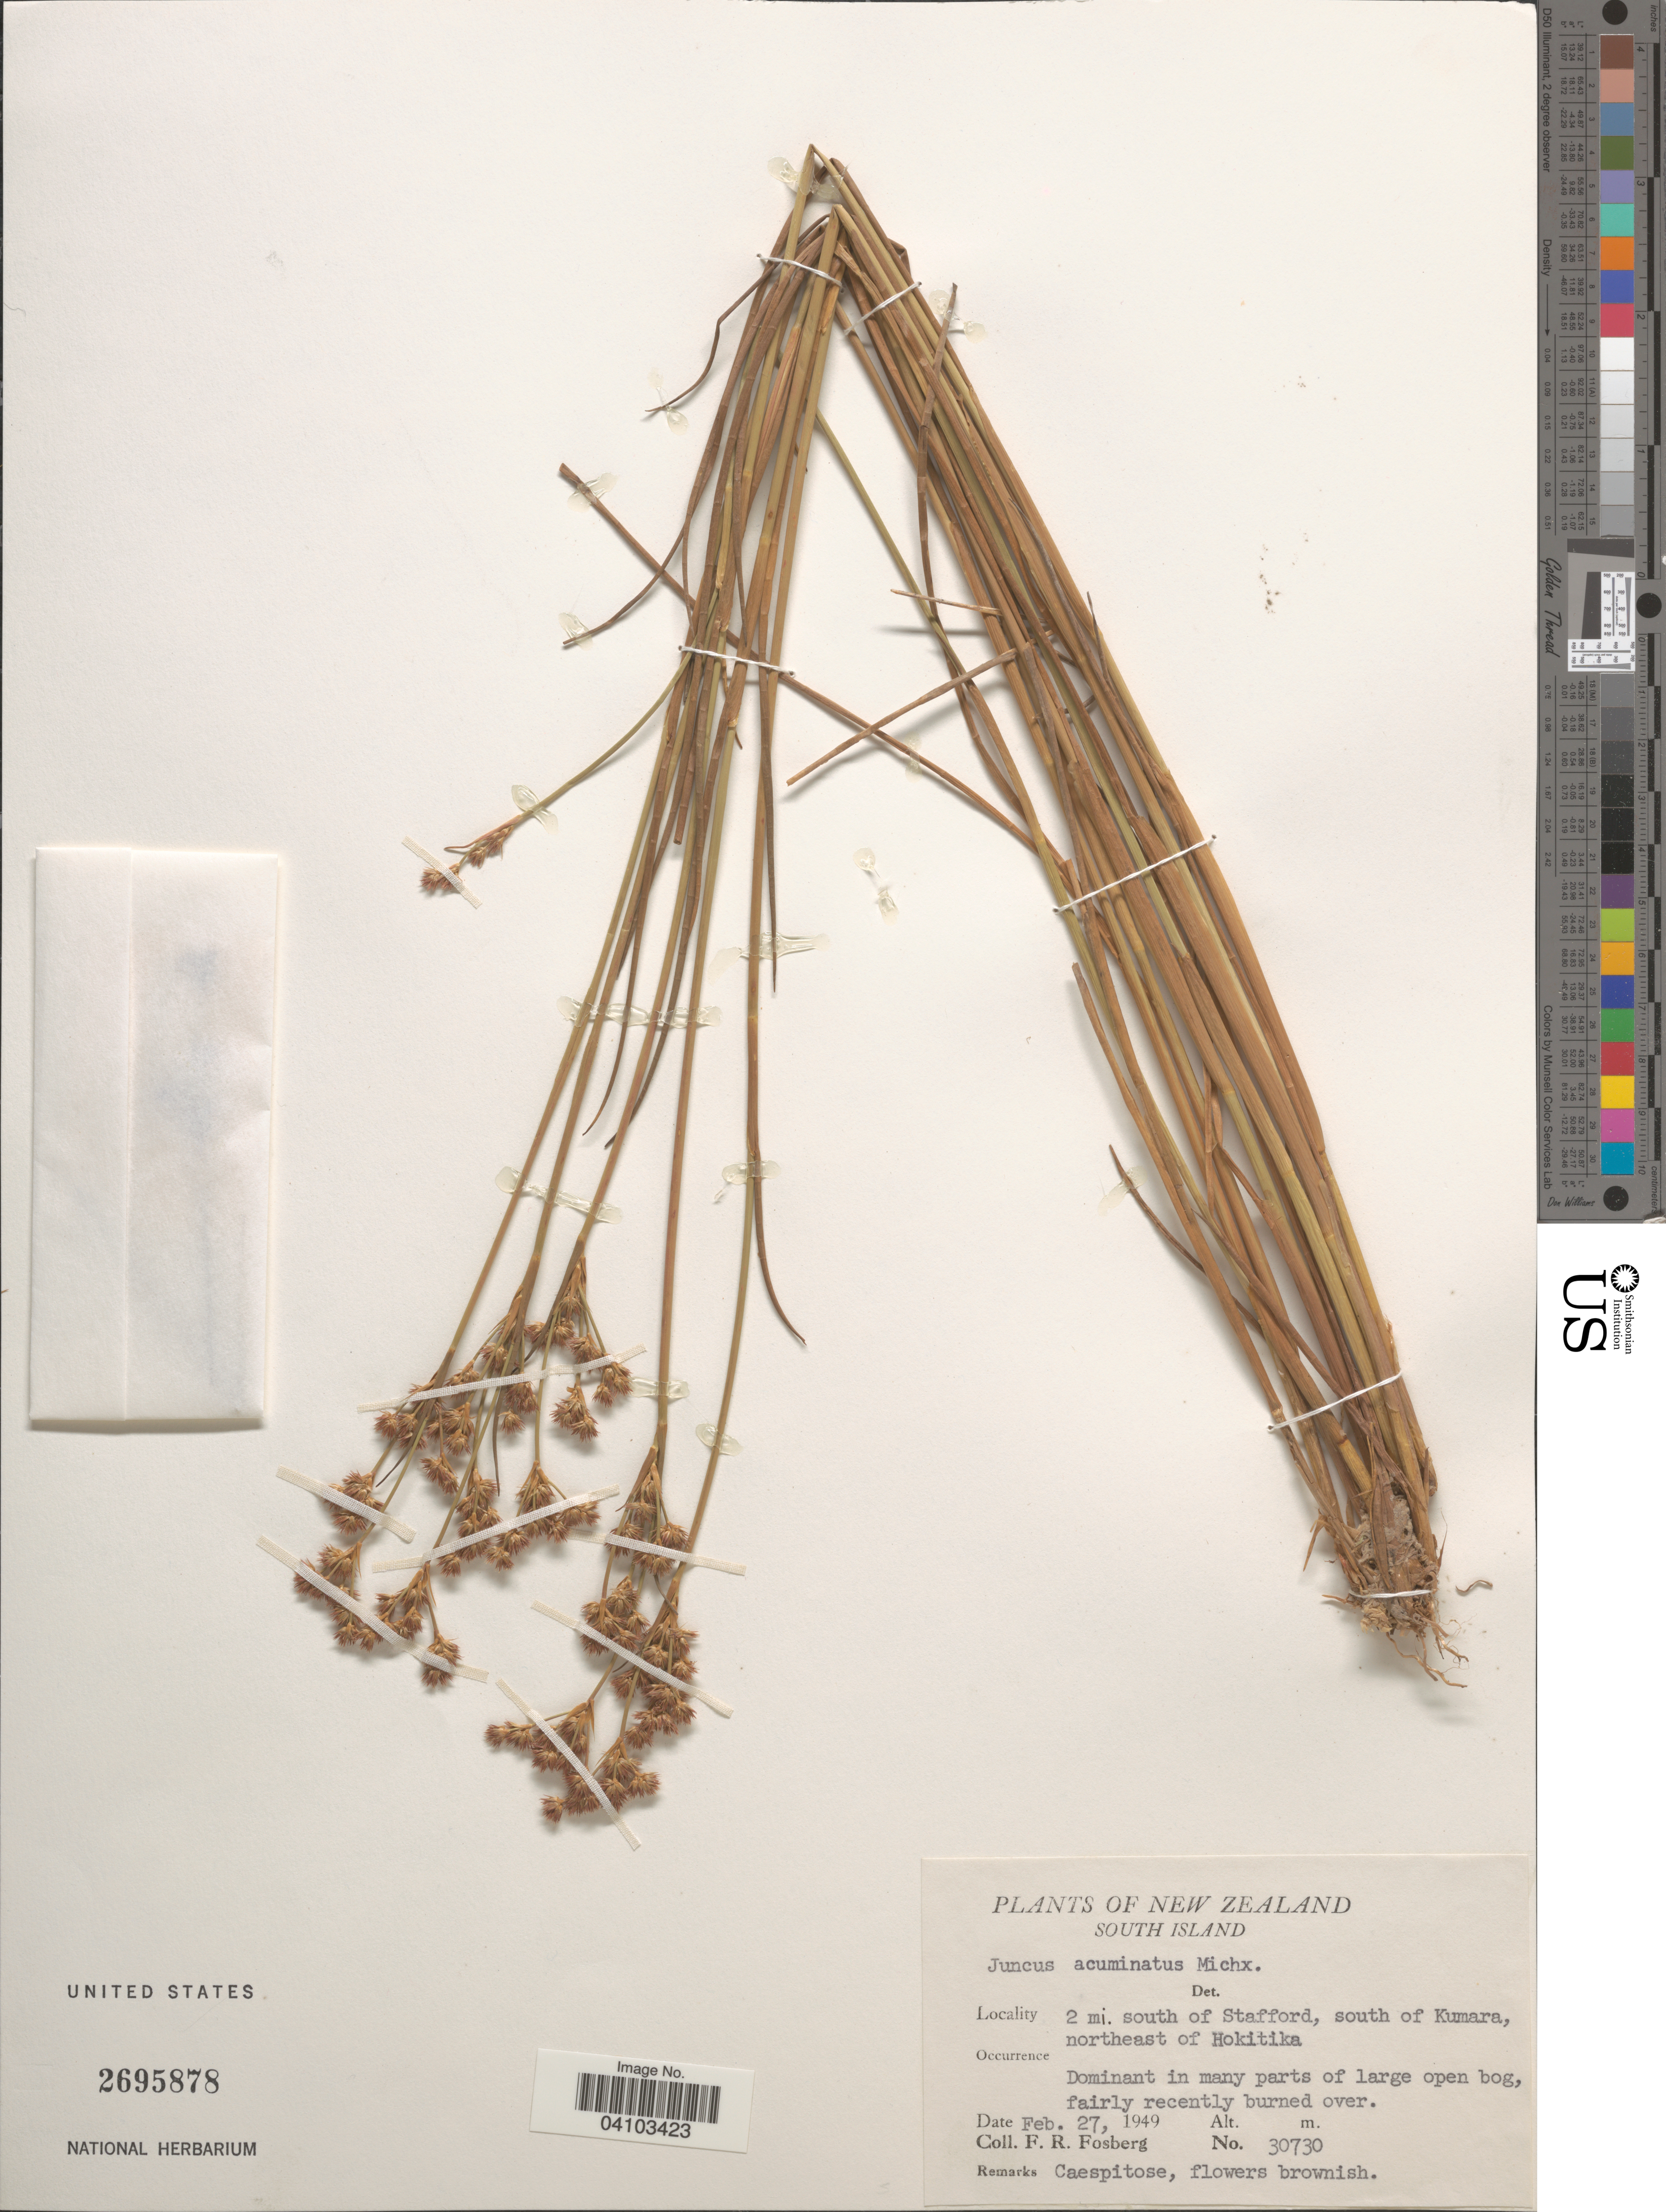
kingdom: Plantae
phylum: Tracheophyta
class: Liliopsida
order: Poales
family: Juncaceae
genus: Juncus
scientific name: Juncus acuminatus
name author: Michx.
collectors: F. R. Fosberg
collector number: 30730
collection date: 1949-02-27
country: New Zealand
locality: South Island. 2 mi. south of Stafford, south of Kumara, northeast of Hokitika.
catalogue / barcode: US 2695878